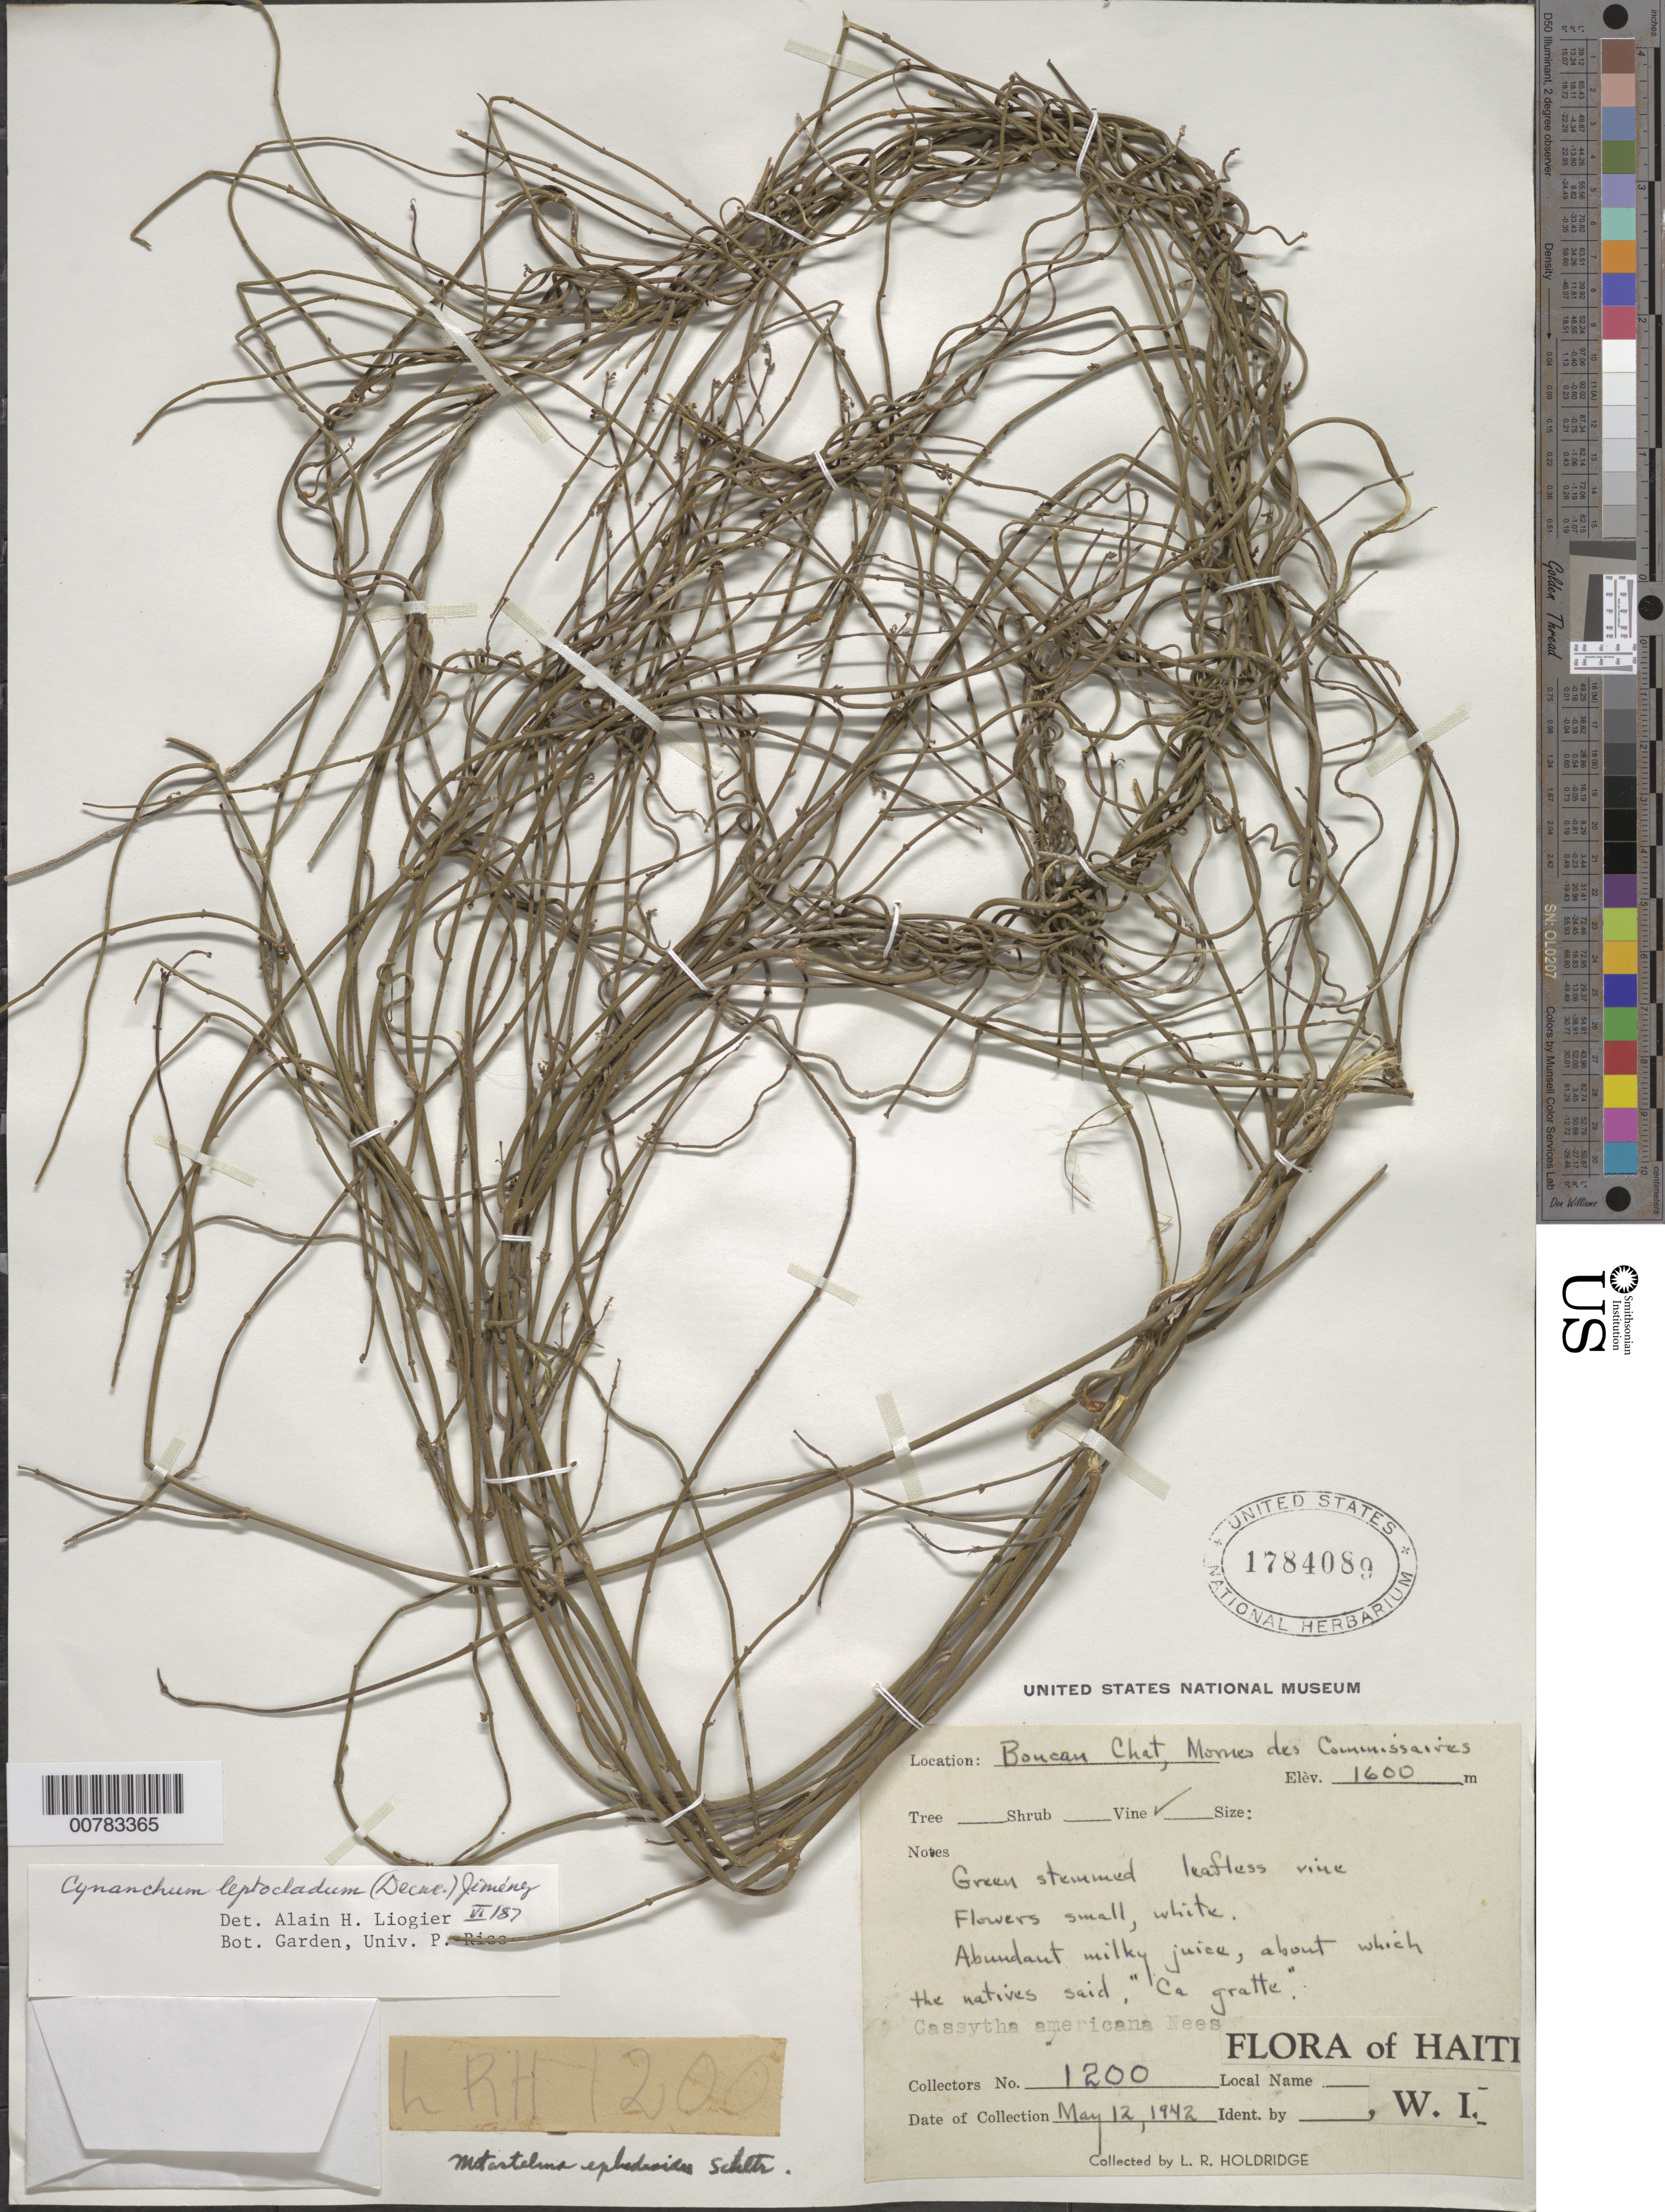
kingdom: Plantae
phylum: Tracheophyta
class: Magnoliopsida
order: Gentianales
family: Apocynaceae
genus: Metastelma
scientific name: Metastelma leptocladum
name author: (Decne.) Schltr.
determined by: Liogier, Alain H.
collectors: L. Holdridge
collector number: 1200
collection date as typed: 12 May 1942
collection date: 1942-05-12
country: Haiti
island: Hispaniola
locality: Mornes des Commissaires, Boueau Chet.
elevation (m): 1600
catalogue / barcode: US 1784089